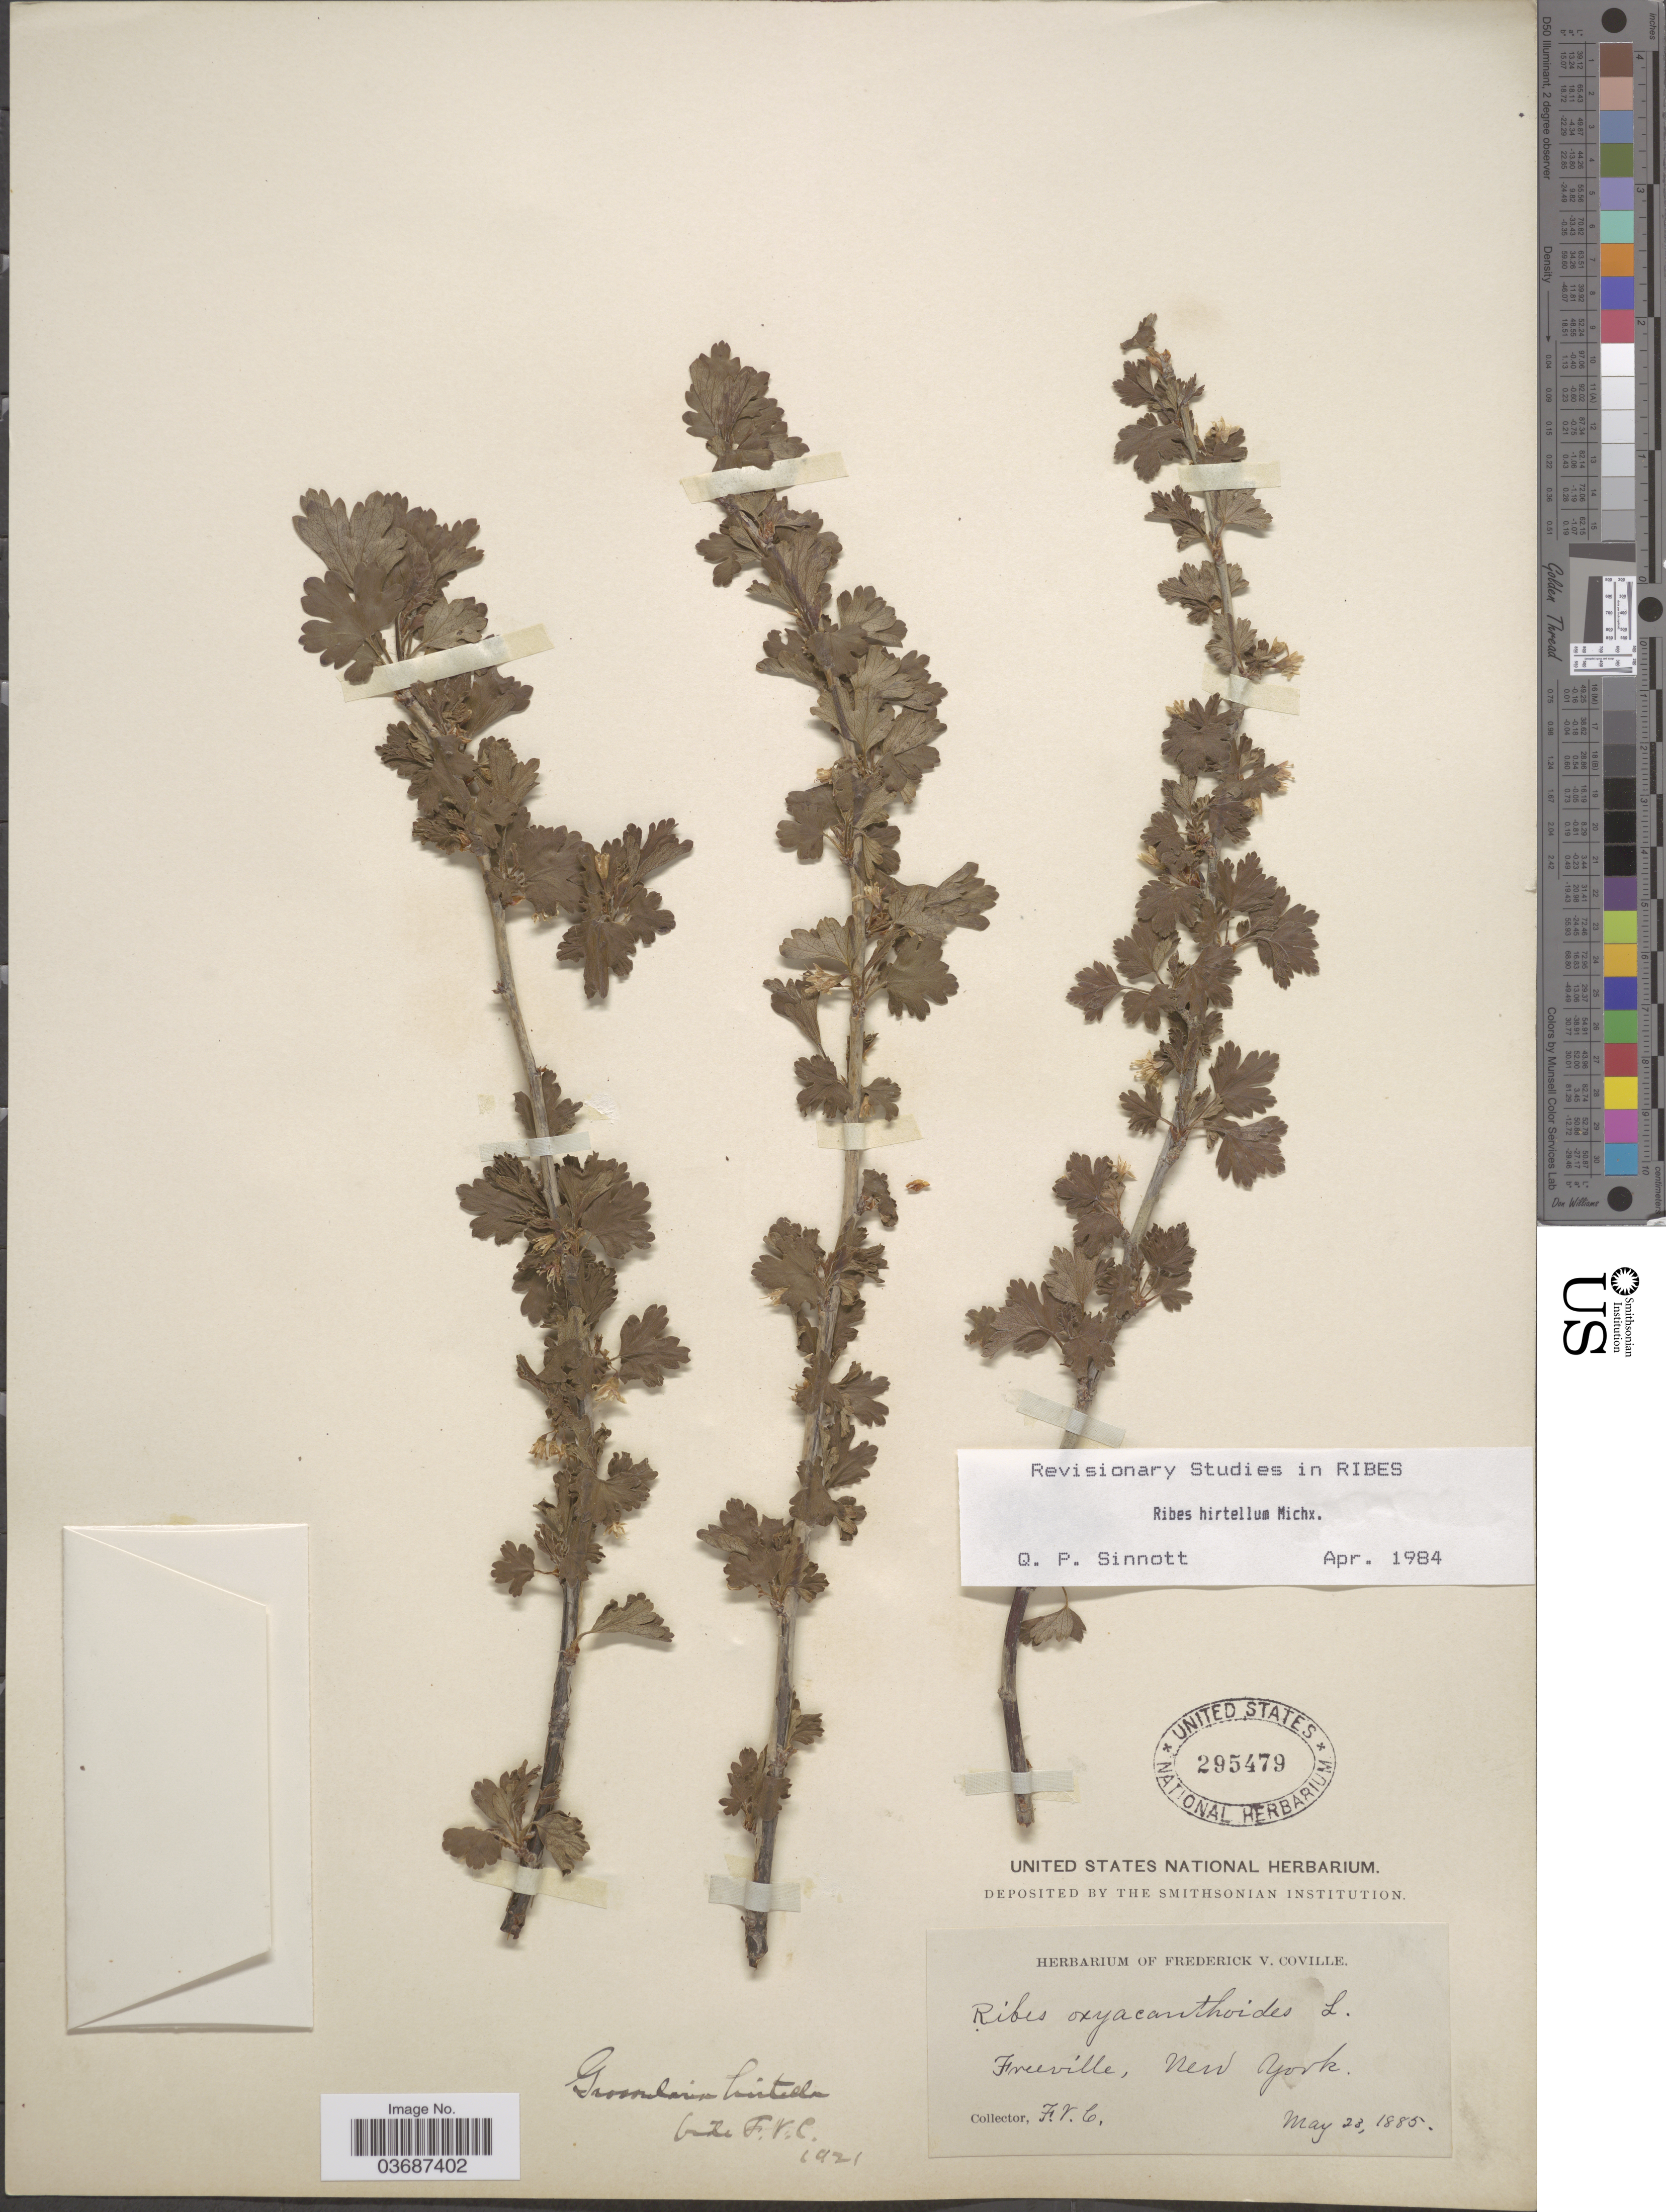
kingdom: Plantae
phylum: Tracheophyta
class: Magnoliopsida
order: Saxifragales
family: Grossulariaceae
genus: Ribes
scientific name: Ribes hirtellum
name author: Michx.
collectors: F. V. Coville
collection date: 1885-05-23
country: United States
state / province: New York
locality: Freeville.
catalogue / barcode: US 295479